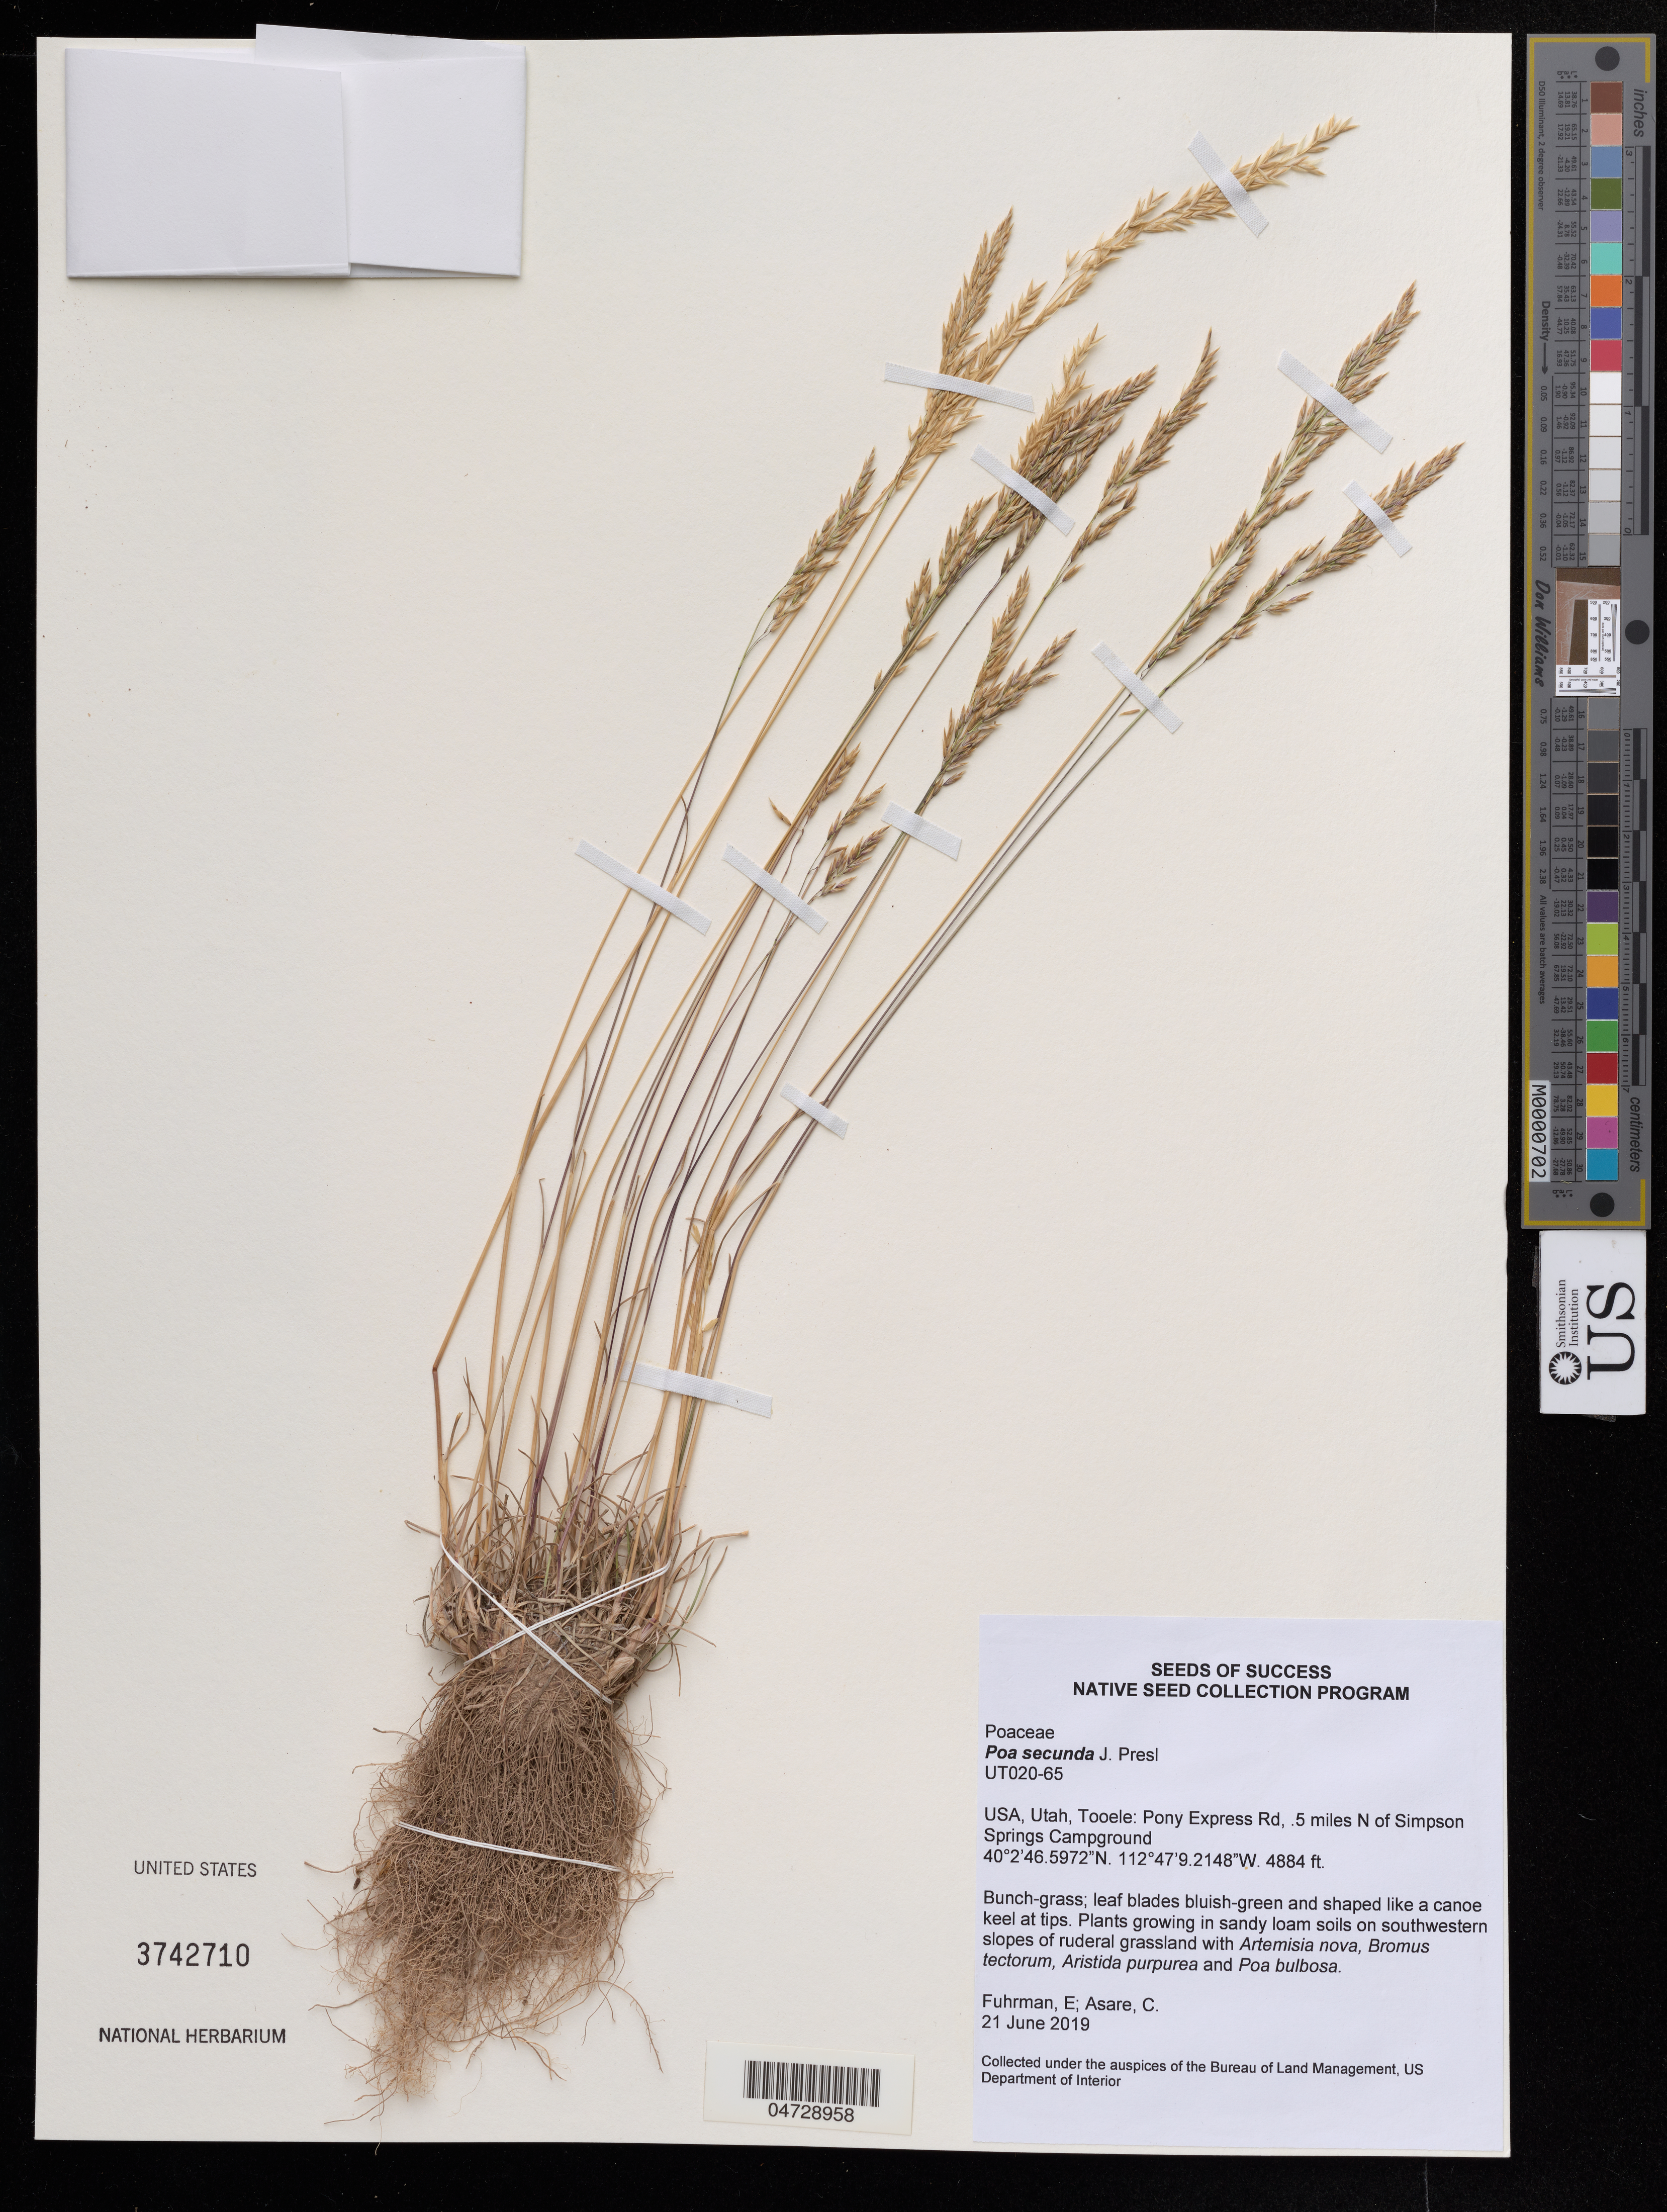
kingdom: Plantae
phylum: Tracheophyta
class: Liliopsida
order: Poales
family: Poaceae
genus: Poa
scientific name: Poa secunda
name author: J. Presl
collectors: E. Fuhrman & C. Asare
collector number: UT020-65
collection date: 2019-06-21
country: United States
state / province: Utah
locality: Tooele: Pony Express Rd, .5 miles N of Simpson Springs Campground.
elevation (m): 1489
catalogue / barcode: US 3742710